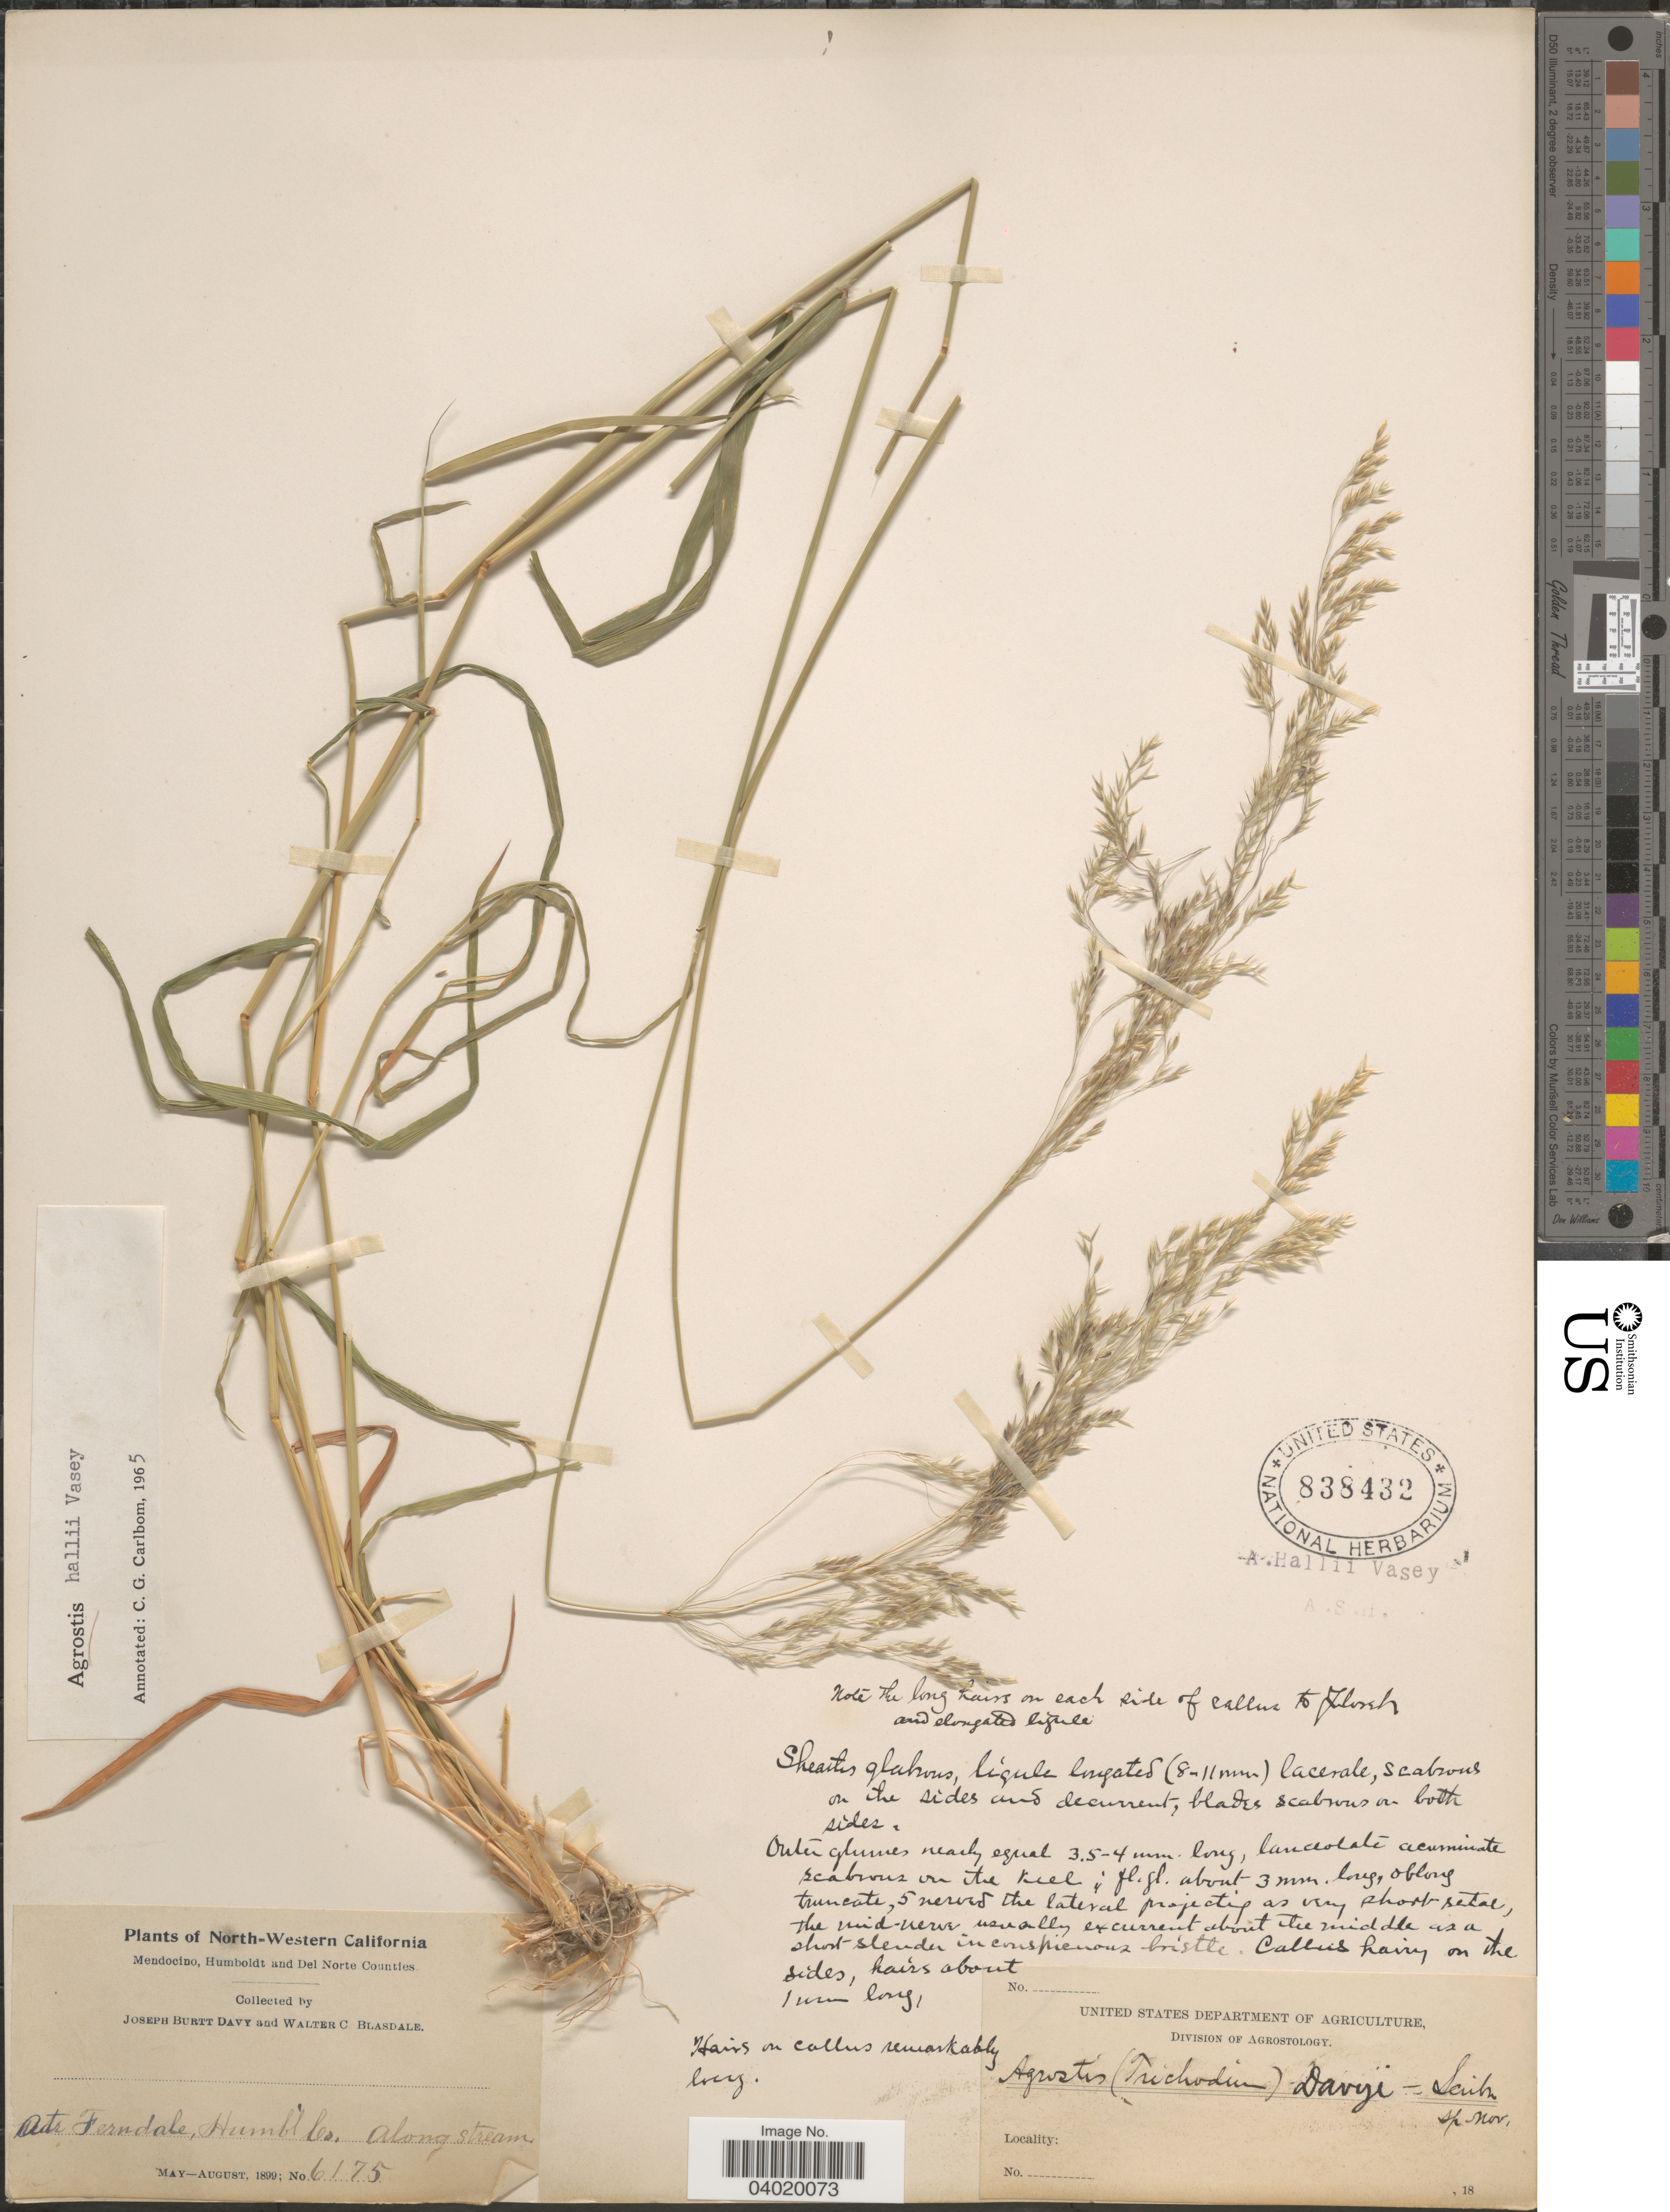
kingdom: Plantae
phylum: Tracheophyta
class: Liliopsida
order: Poales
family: Poaceae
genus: Agrostis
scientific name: Agrostis hallii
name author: Vasey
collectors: J. Burtt Davy & W. Blasdale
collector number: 6175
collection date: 1899-05/1899-08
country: United States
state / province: California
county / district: Humboldt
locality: North-Western California. At Ferndale, Humbl Co.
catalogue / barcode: US 838432